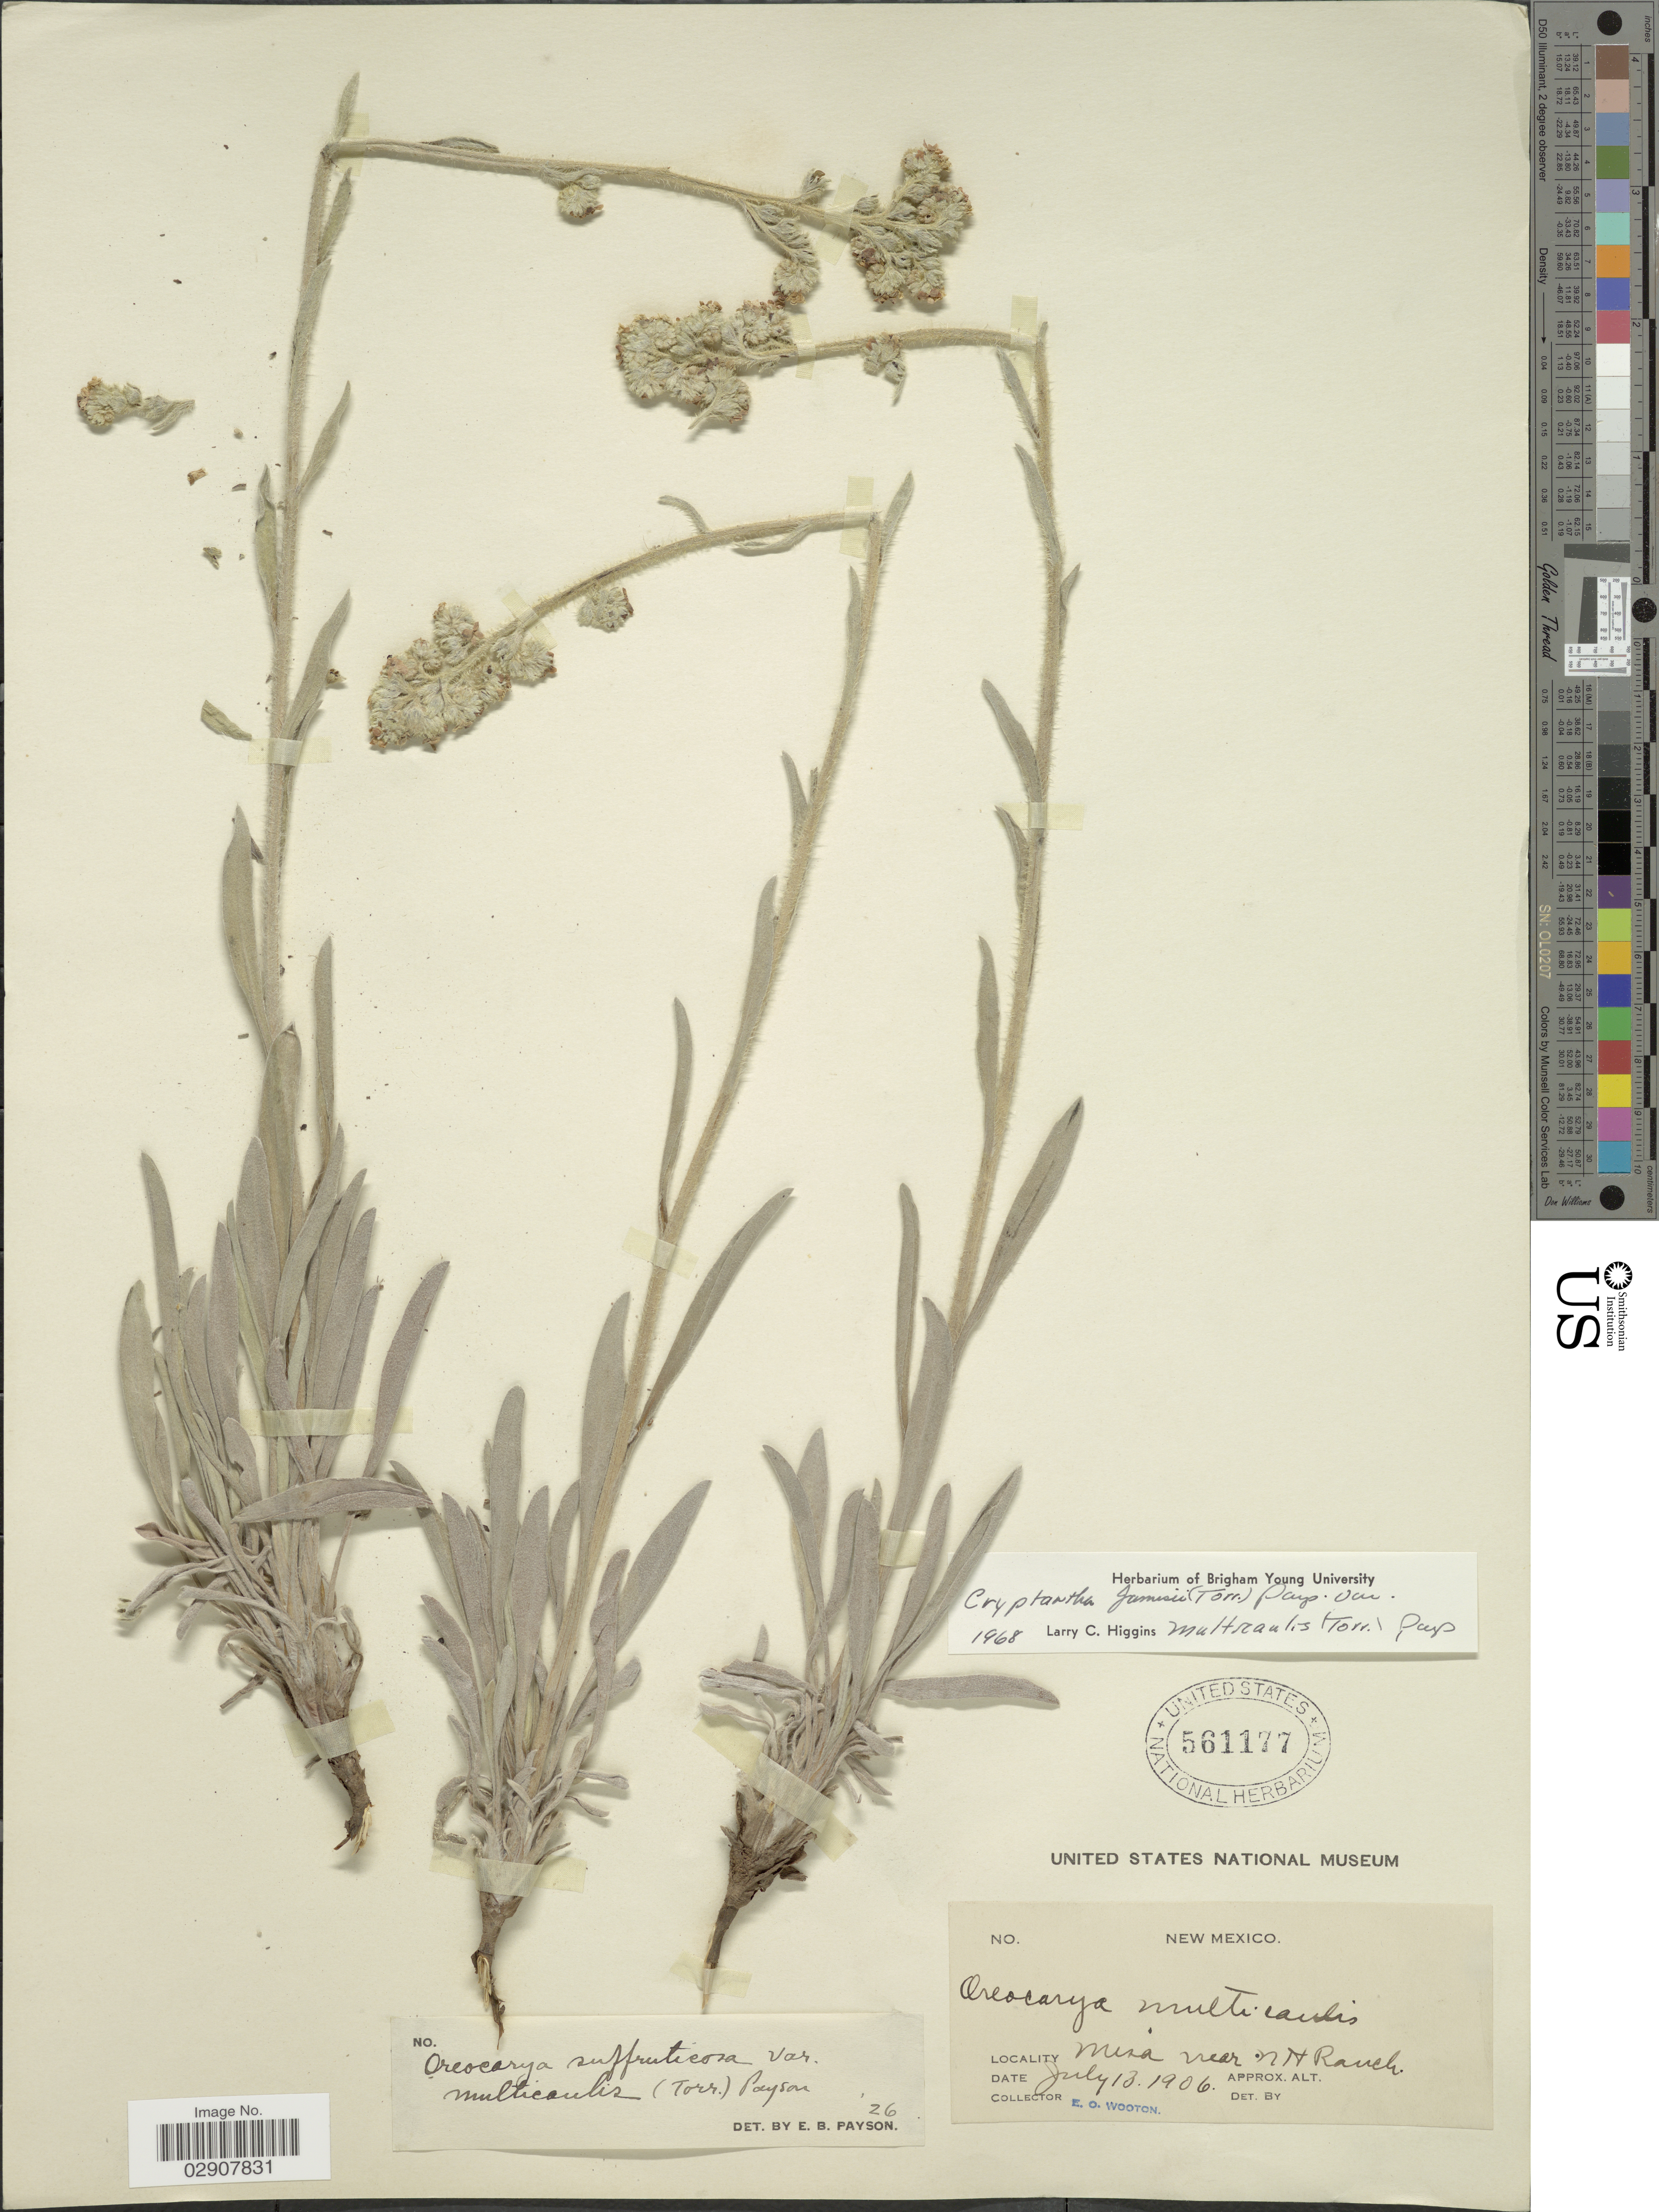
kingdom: Plantae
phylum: Tracheophyta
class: Magnoliopsida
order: Boraginales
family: Boraginaceae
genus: Cryptantha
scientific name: Cryptantha jamesii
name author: (Torr.) Payson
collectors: E. O. Wooton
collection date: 1906-07-13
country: United States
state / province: New Mexico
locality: Mesa near N H Ranch. New Mexico.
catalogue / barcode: US 561177